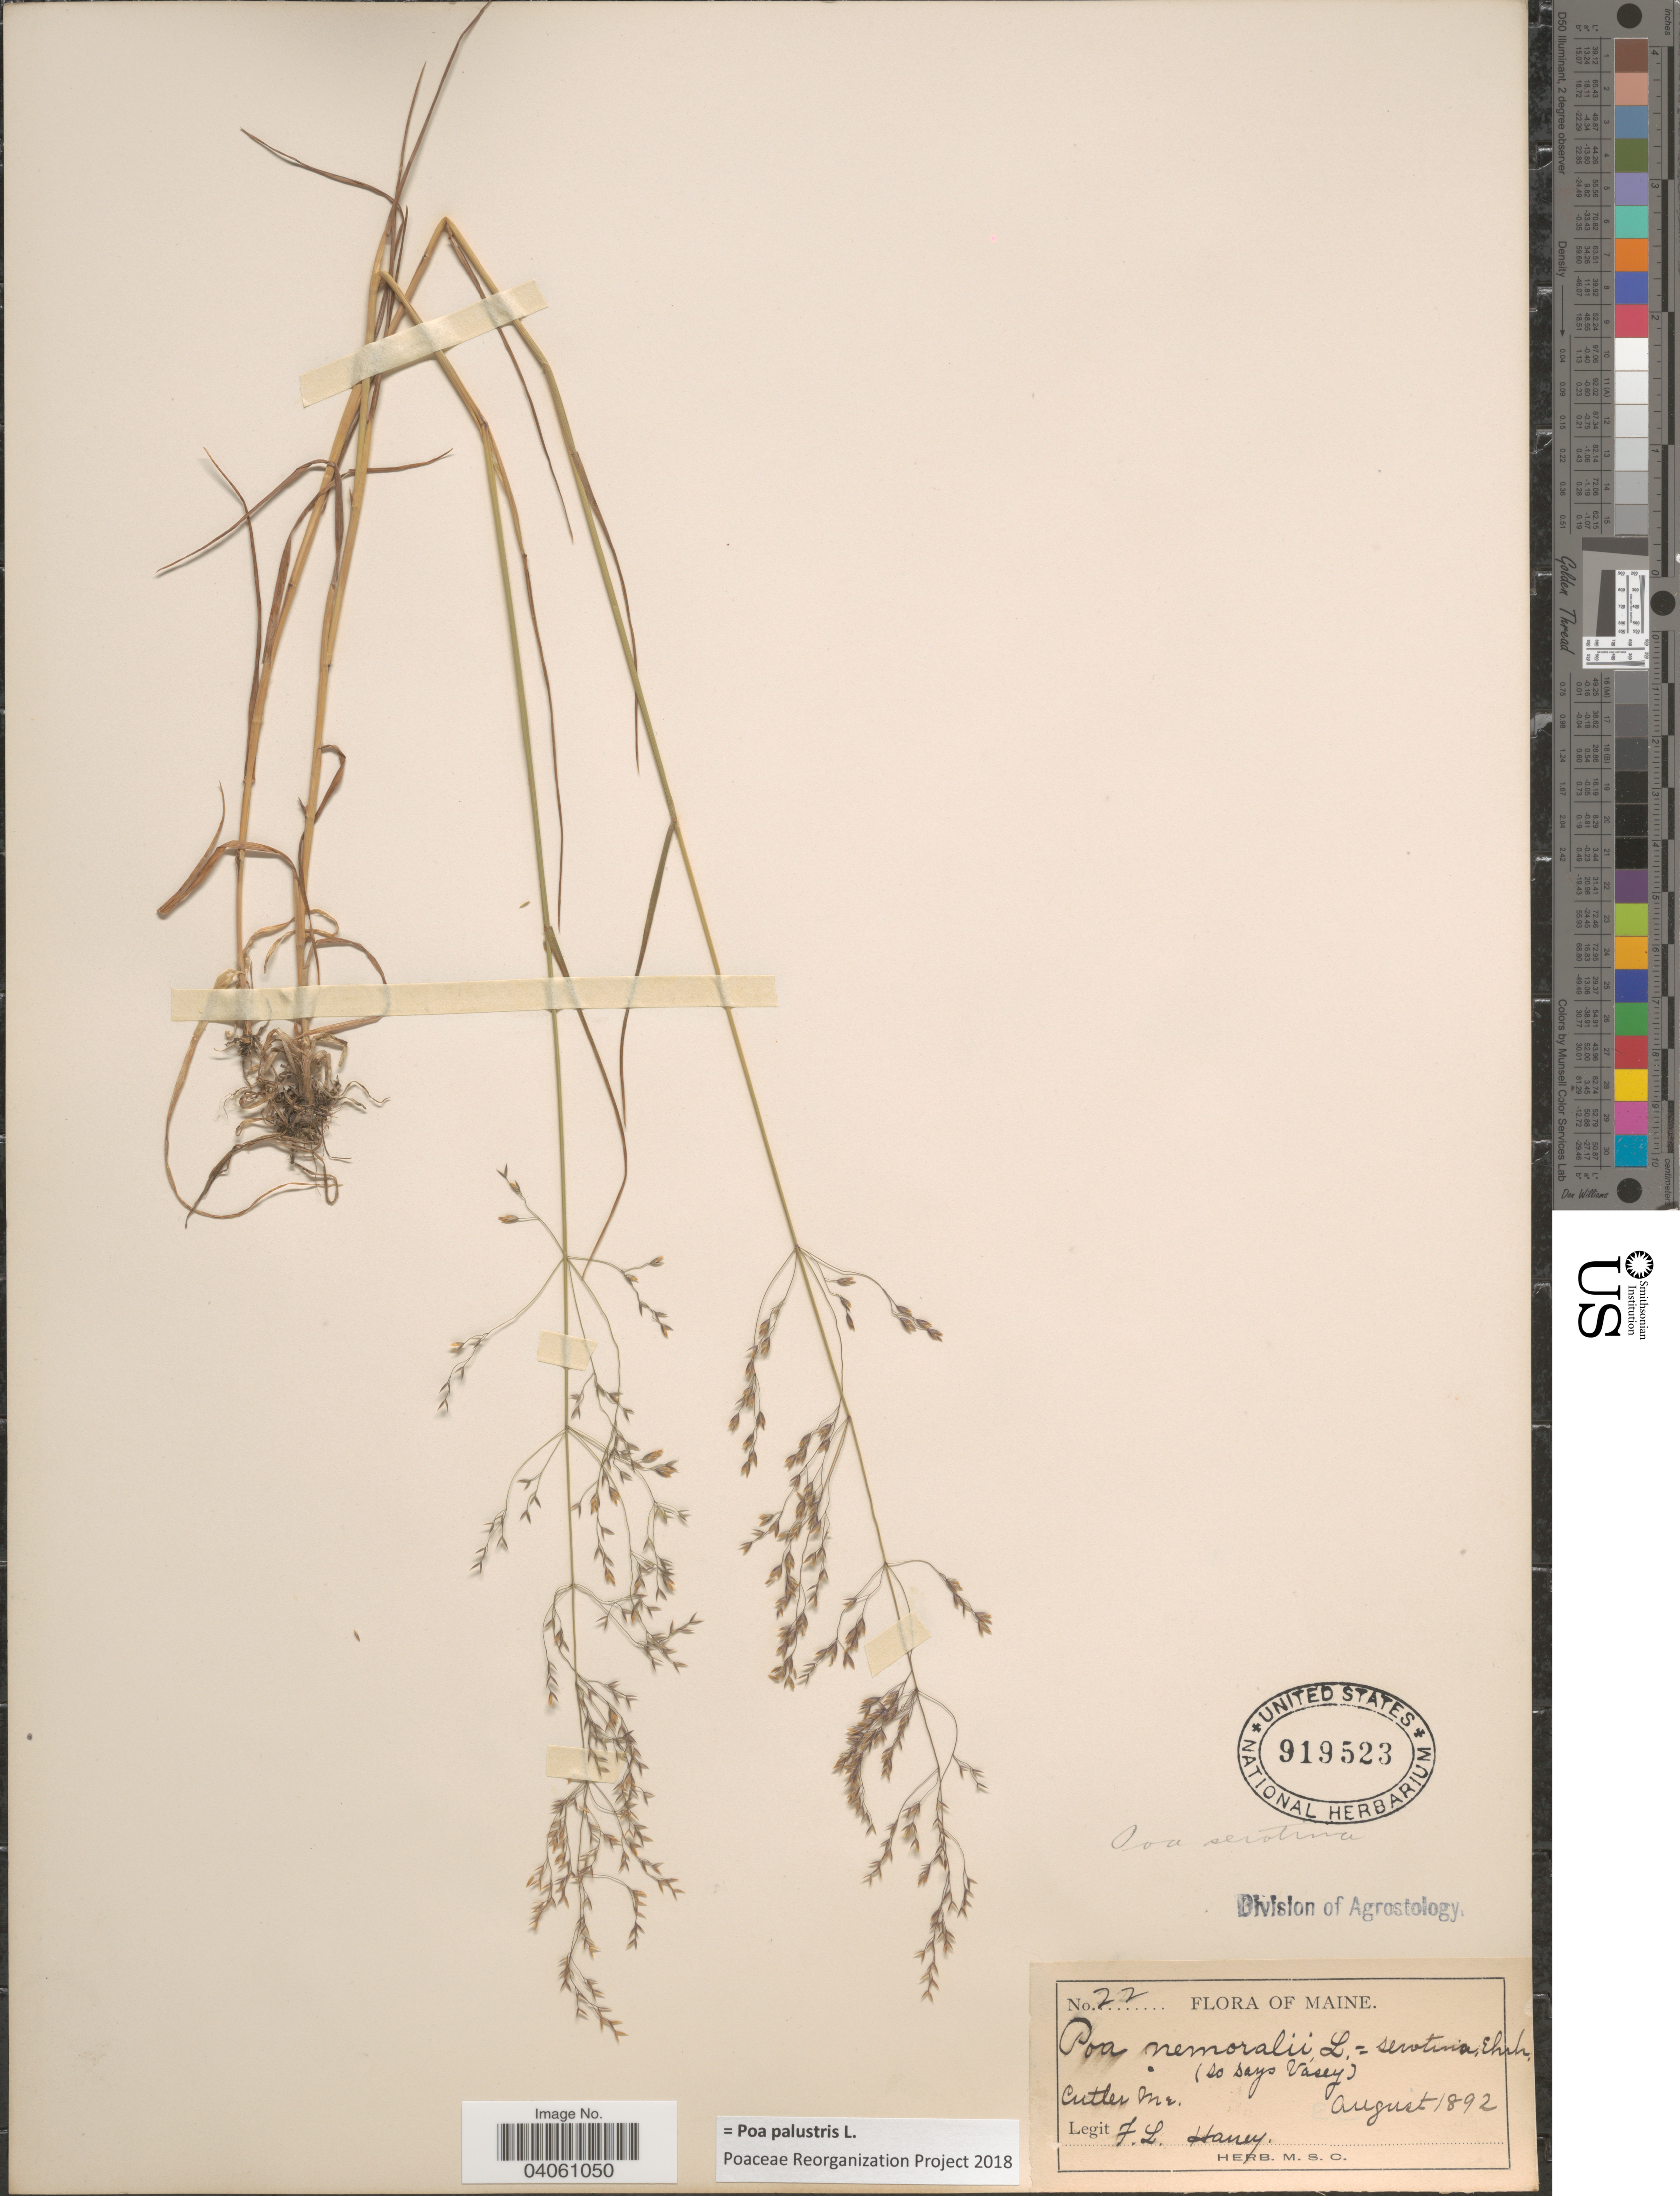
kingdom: Plantae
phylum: Tracheophyta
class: Liliopsida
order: Poales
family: Poaceae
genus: Poa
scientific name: Poa palustris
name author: L.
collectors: F. L. Harvey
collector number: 22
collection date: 1892-08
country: United States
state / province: Maine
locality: Cutler.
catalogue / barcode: US 919523